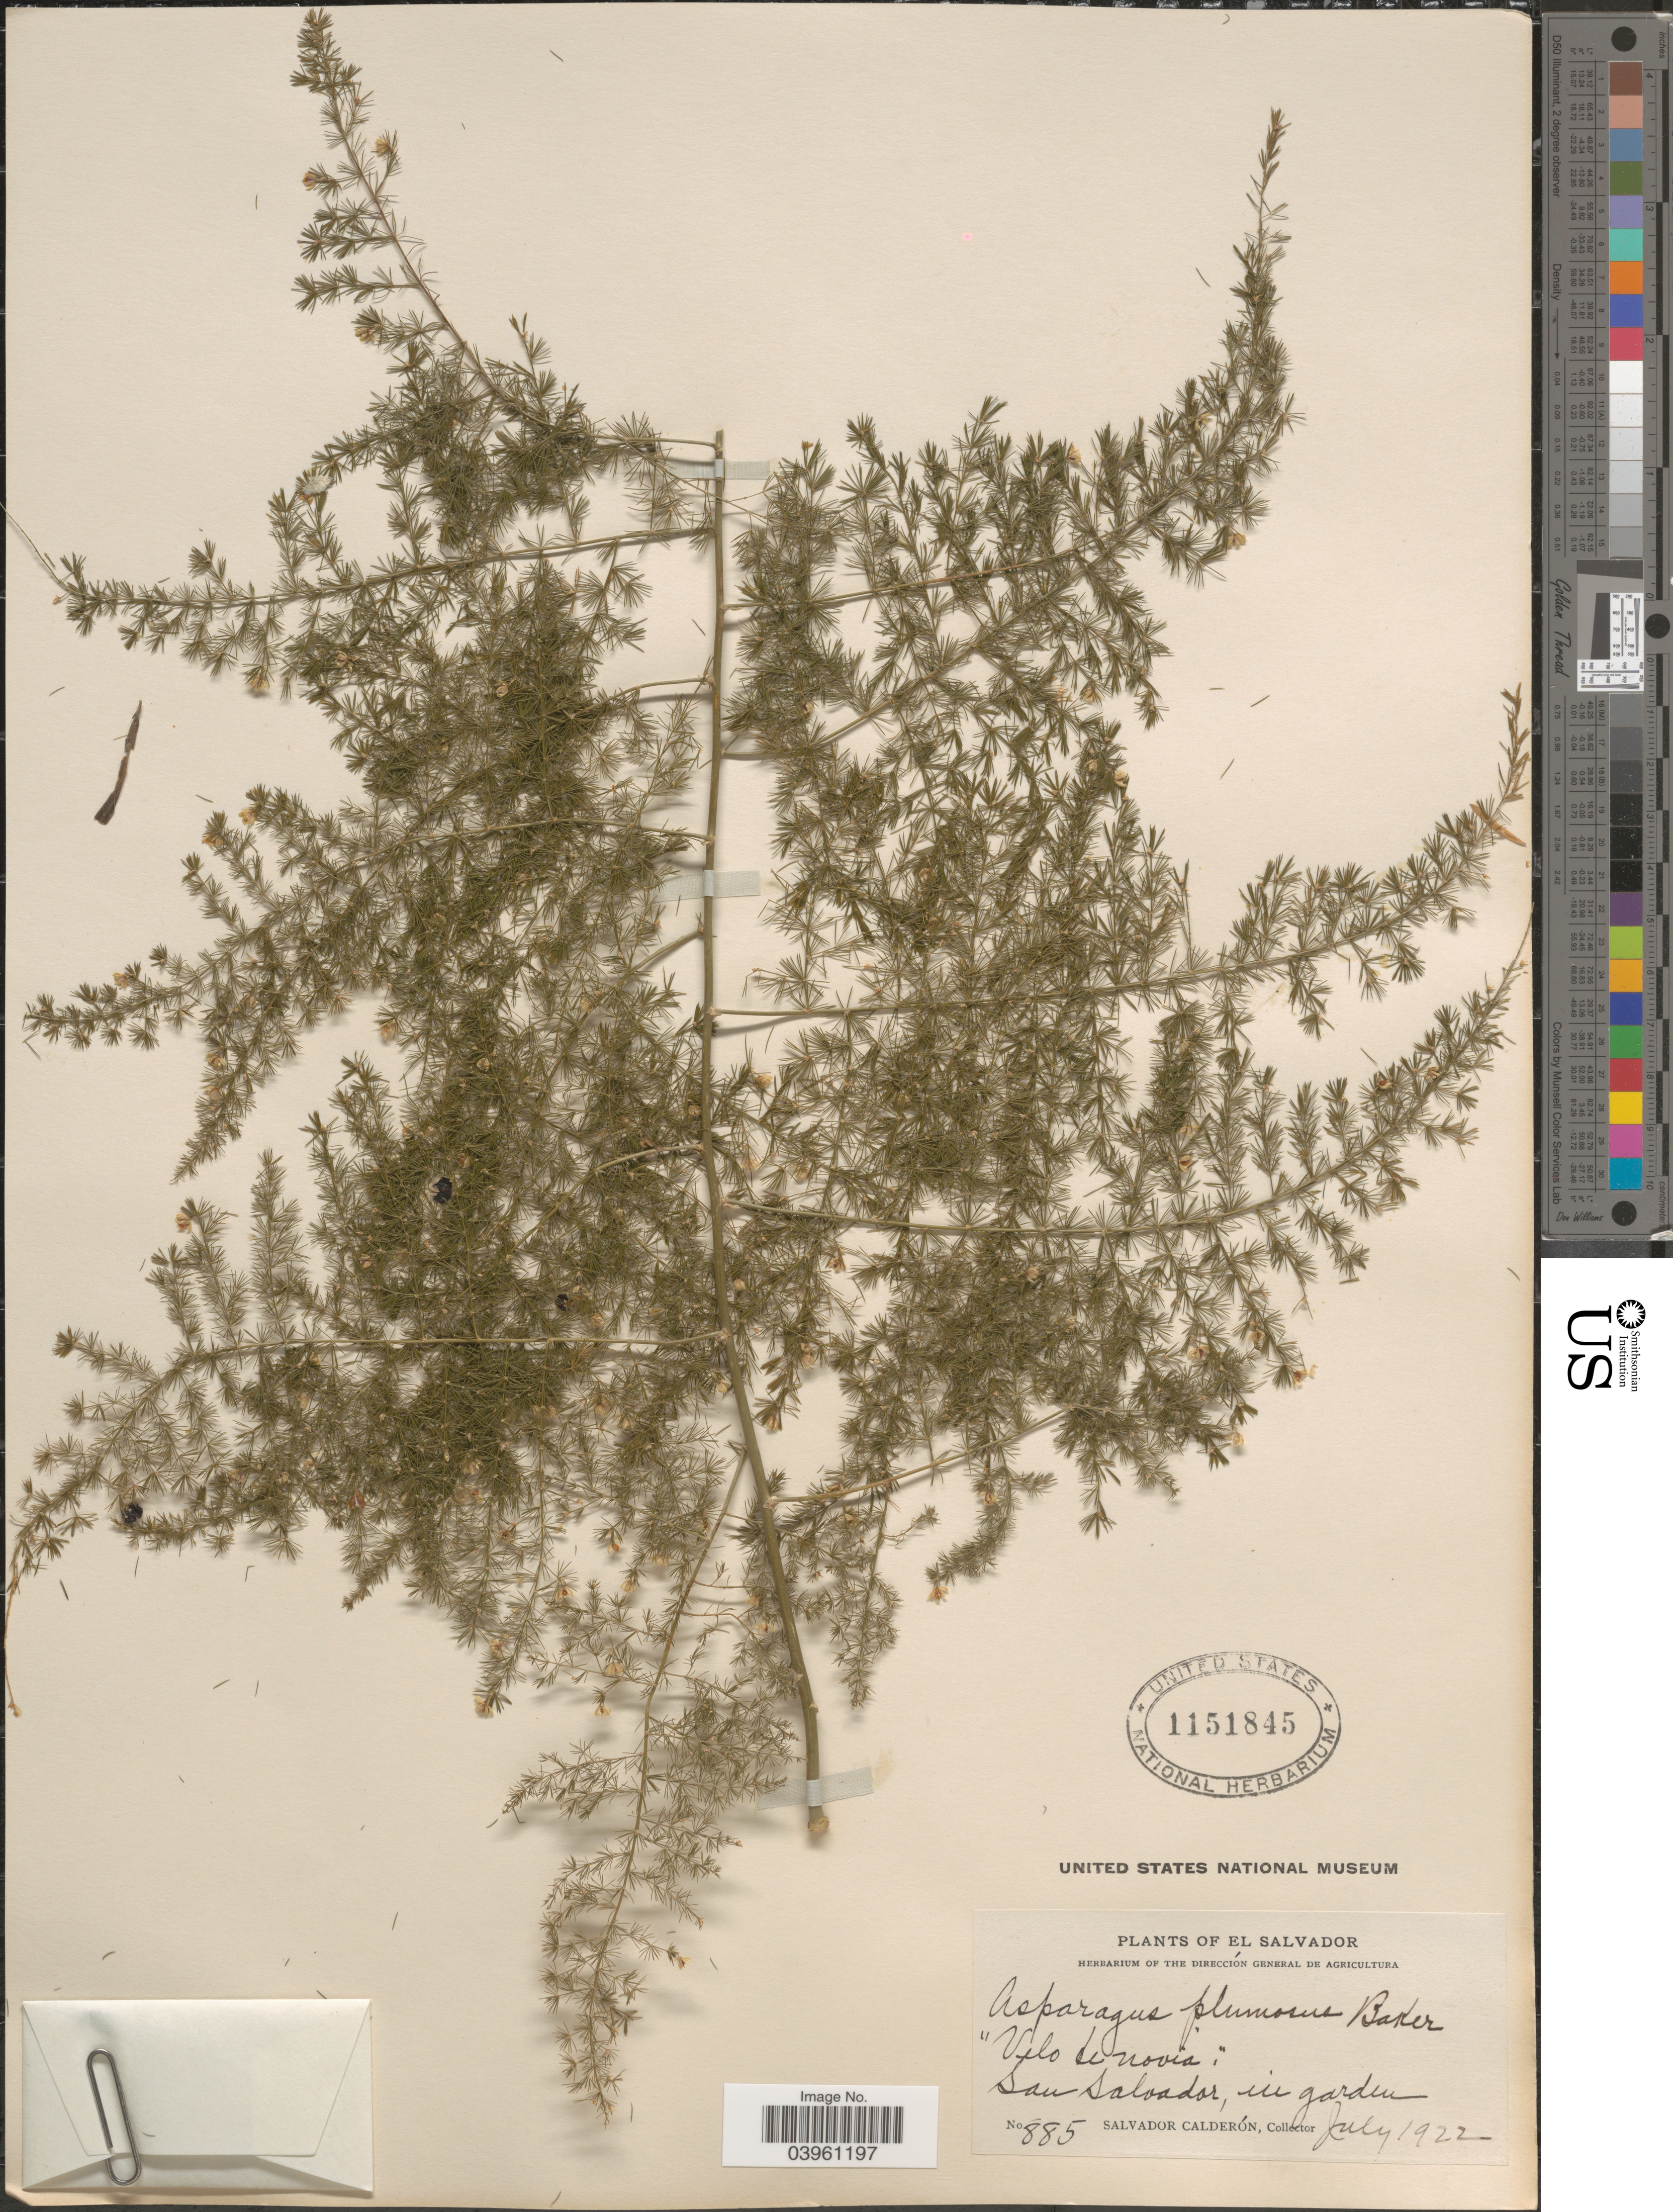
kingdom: Plantae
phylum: Tracheophyta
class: Liliopsida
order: Asparagales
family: Asparagaceae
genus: Asparagus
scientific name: Asparagus plumosus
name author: Baker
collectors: S. Calderón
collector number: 885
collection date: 1922-07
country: El Salvador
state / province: San Salvador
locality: In garden.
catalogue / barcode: US 1151845